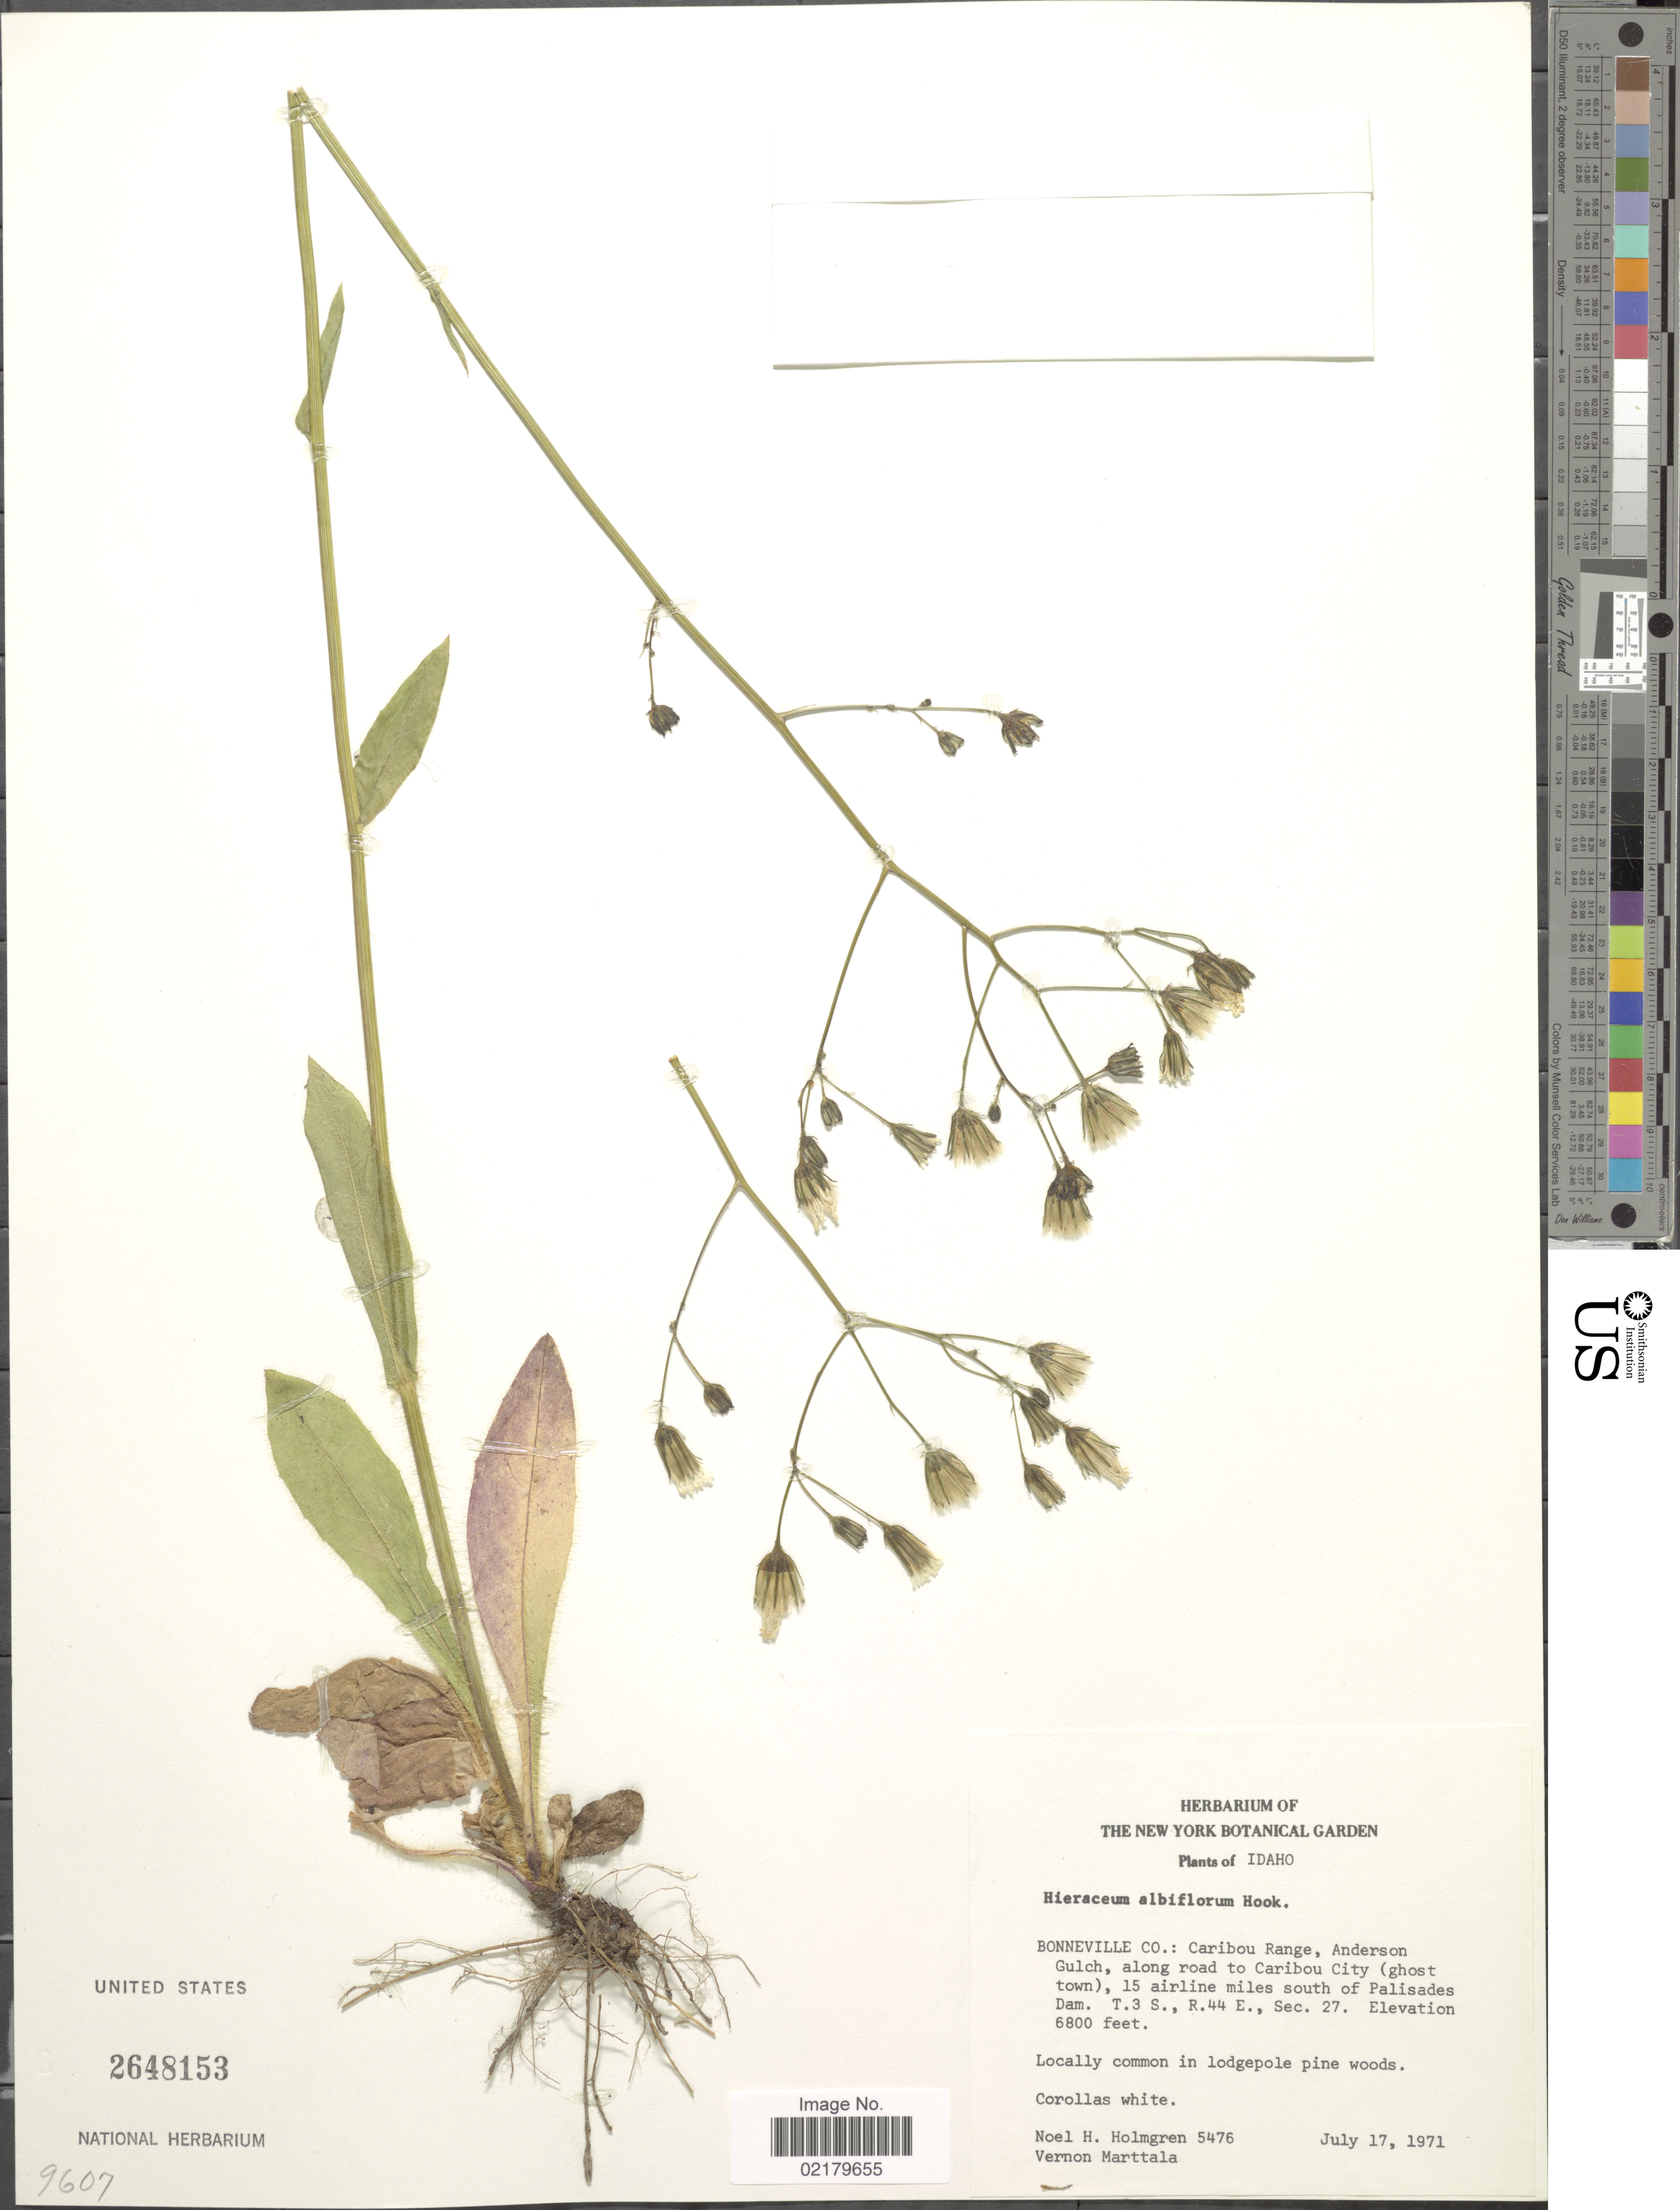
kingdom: Plantae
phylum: Tracheophyta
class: Magnoliopsida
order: Asterales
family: Asteraceae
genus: Hieracium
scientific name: Hieracium albiflorum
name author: Hook.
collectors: N. H. Holmgren & V. Marttala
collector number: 5476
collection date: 1971-07-17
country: United States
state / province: Idaho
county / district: Bonneville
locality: Caribou Range, Anderson Gulch, along road to Caribou City (ghost town), 15 airline miles south of Palisades Dam. T.3 S., R. 44 E., Sec. 27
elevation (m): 2073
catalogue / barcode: US 2648153